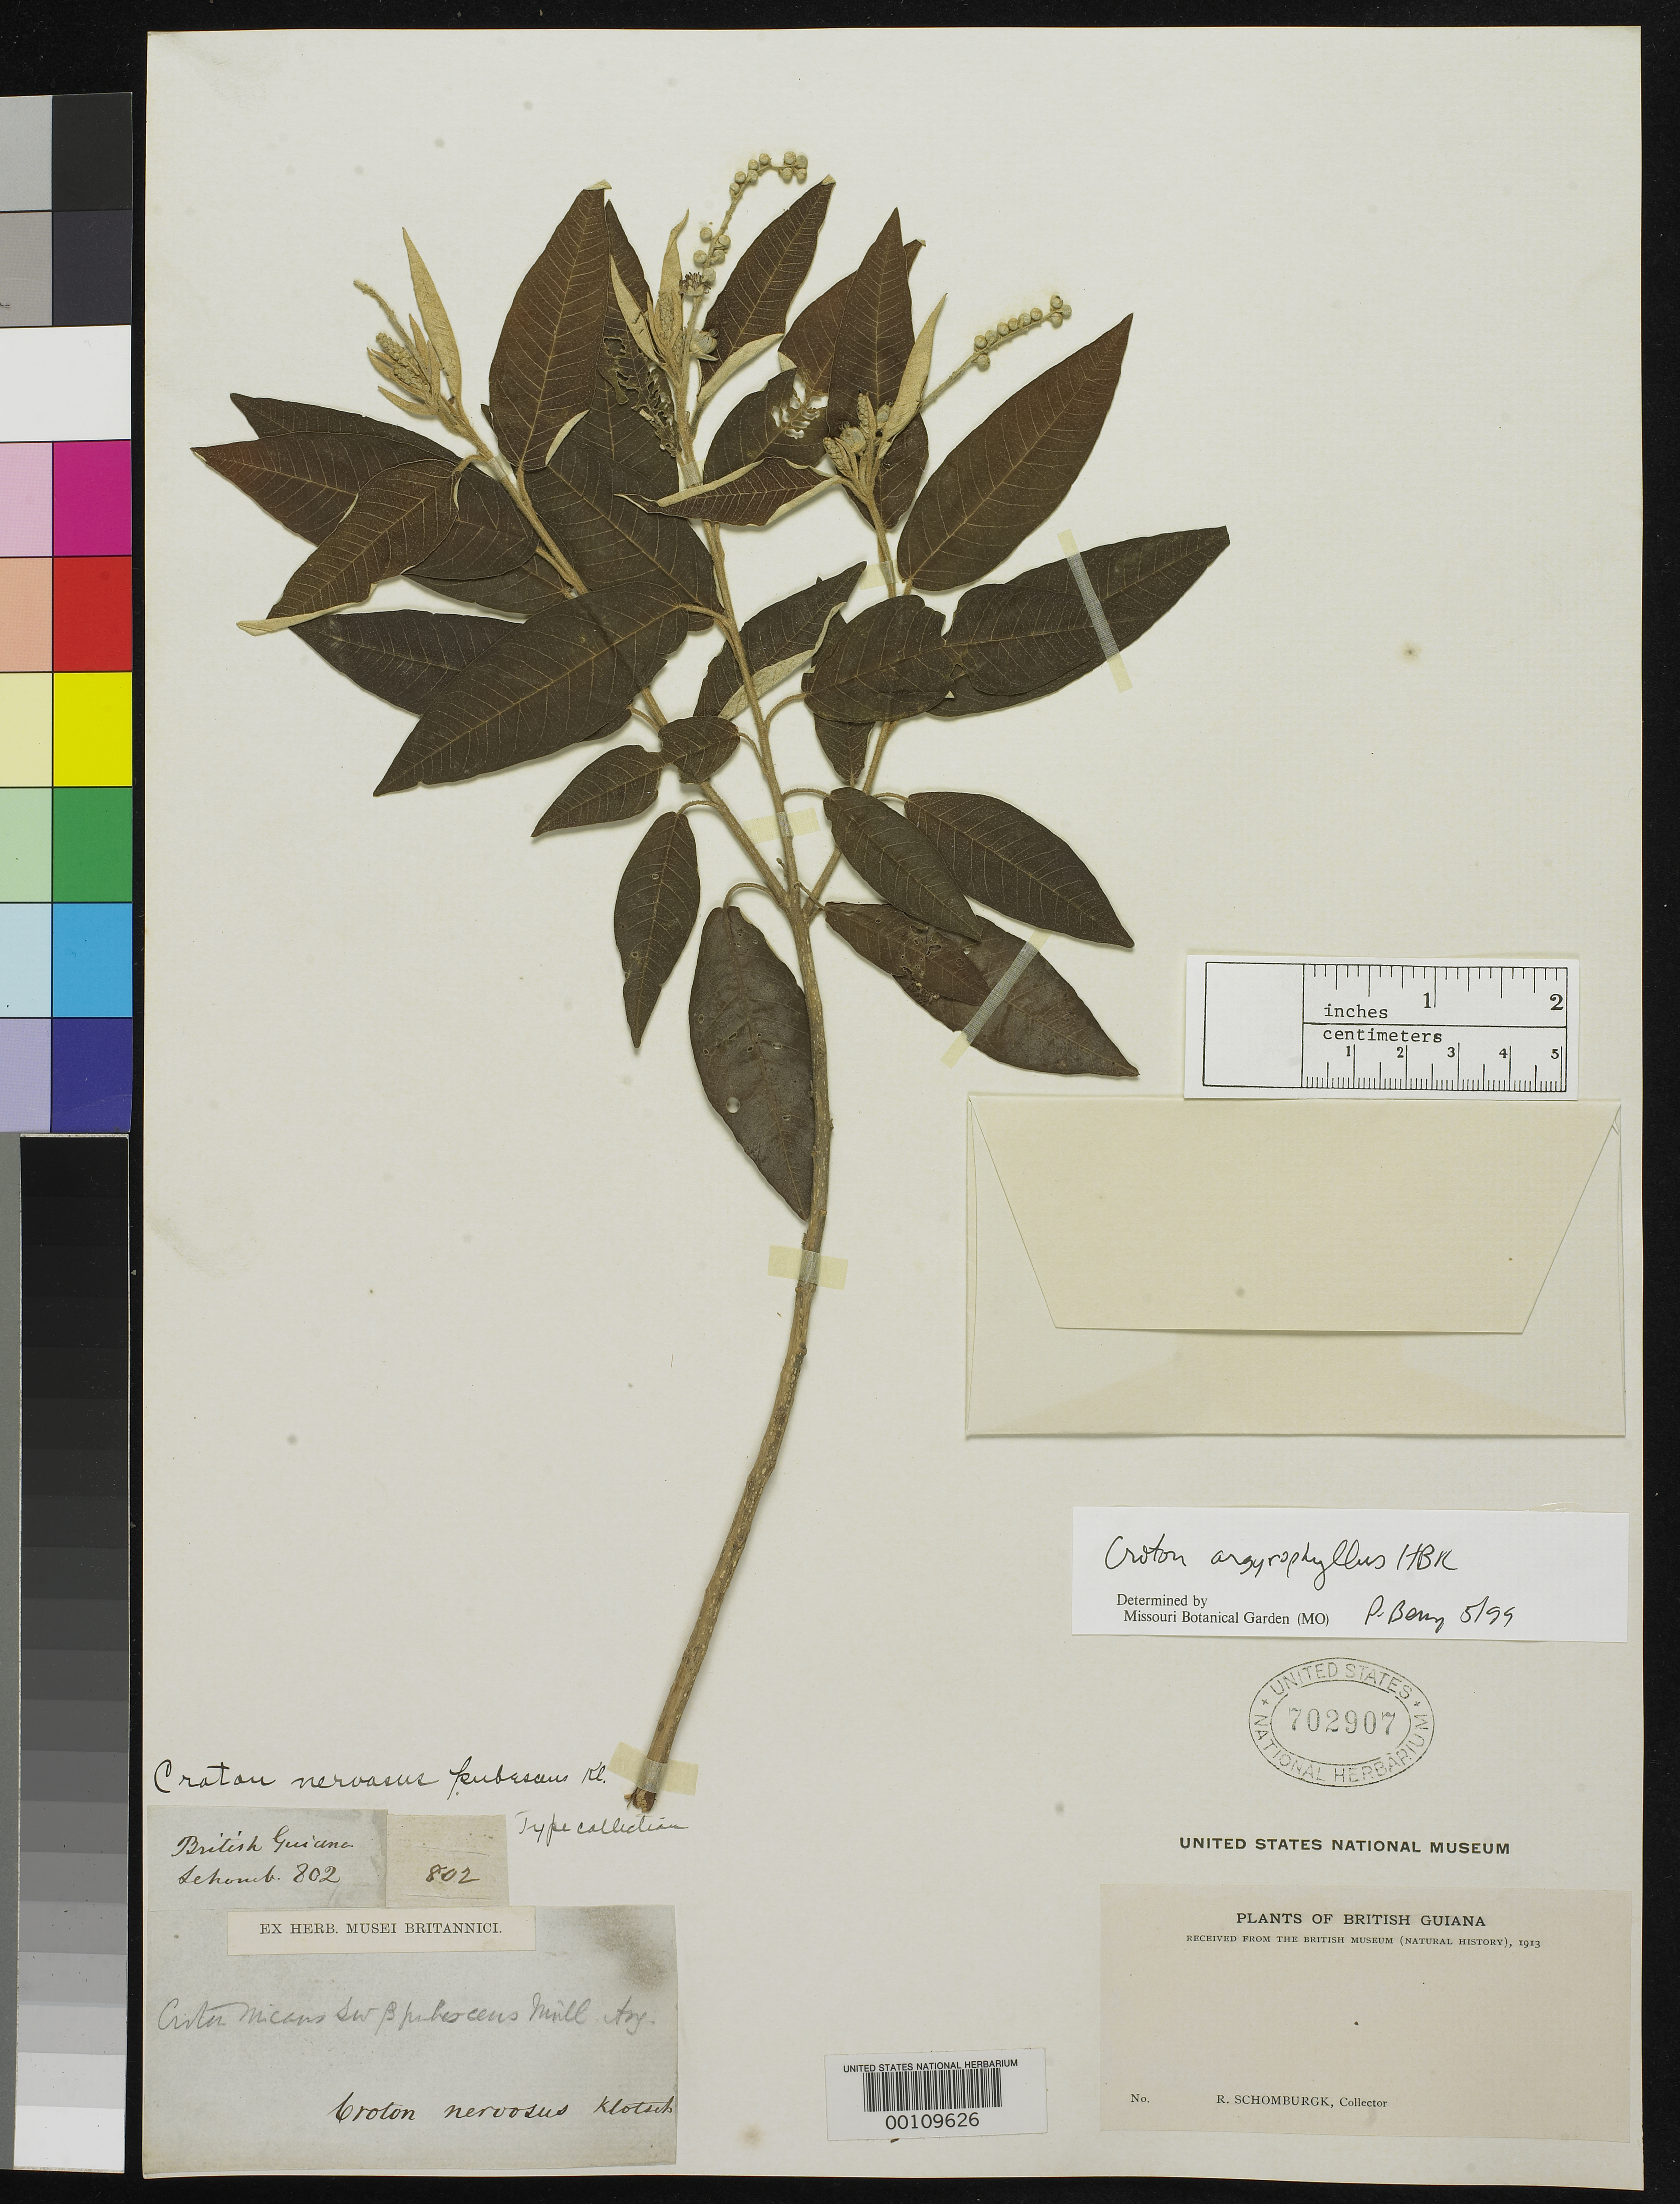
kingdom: Plantae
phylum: Tracheophyta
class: Magnoliopsida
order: Malpighiales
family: Euphorbiaceae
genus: Croton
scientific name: Croton nervosus var. pubescens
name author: Klotzsch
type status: Isotype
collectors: M. R. Schomburgk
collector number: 802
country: Guyana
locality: Rio Takutu.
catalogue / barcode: US 702907